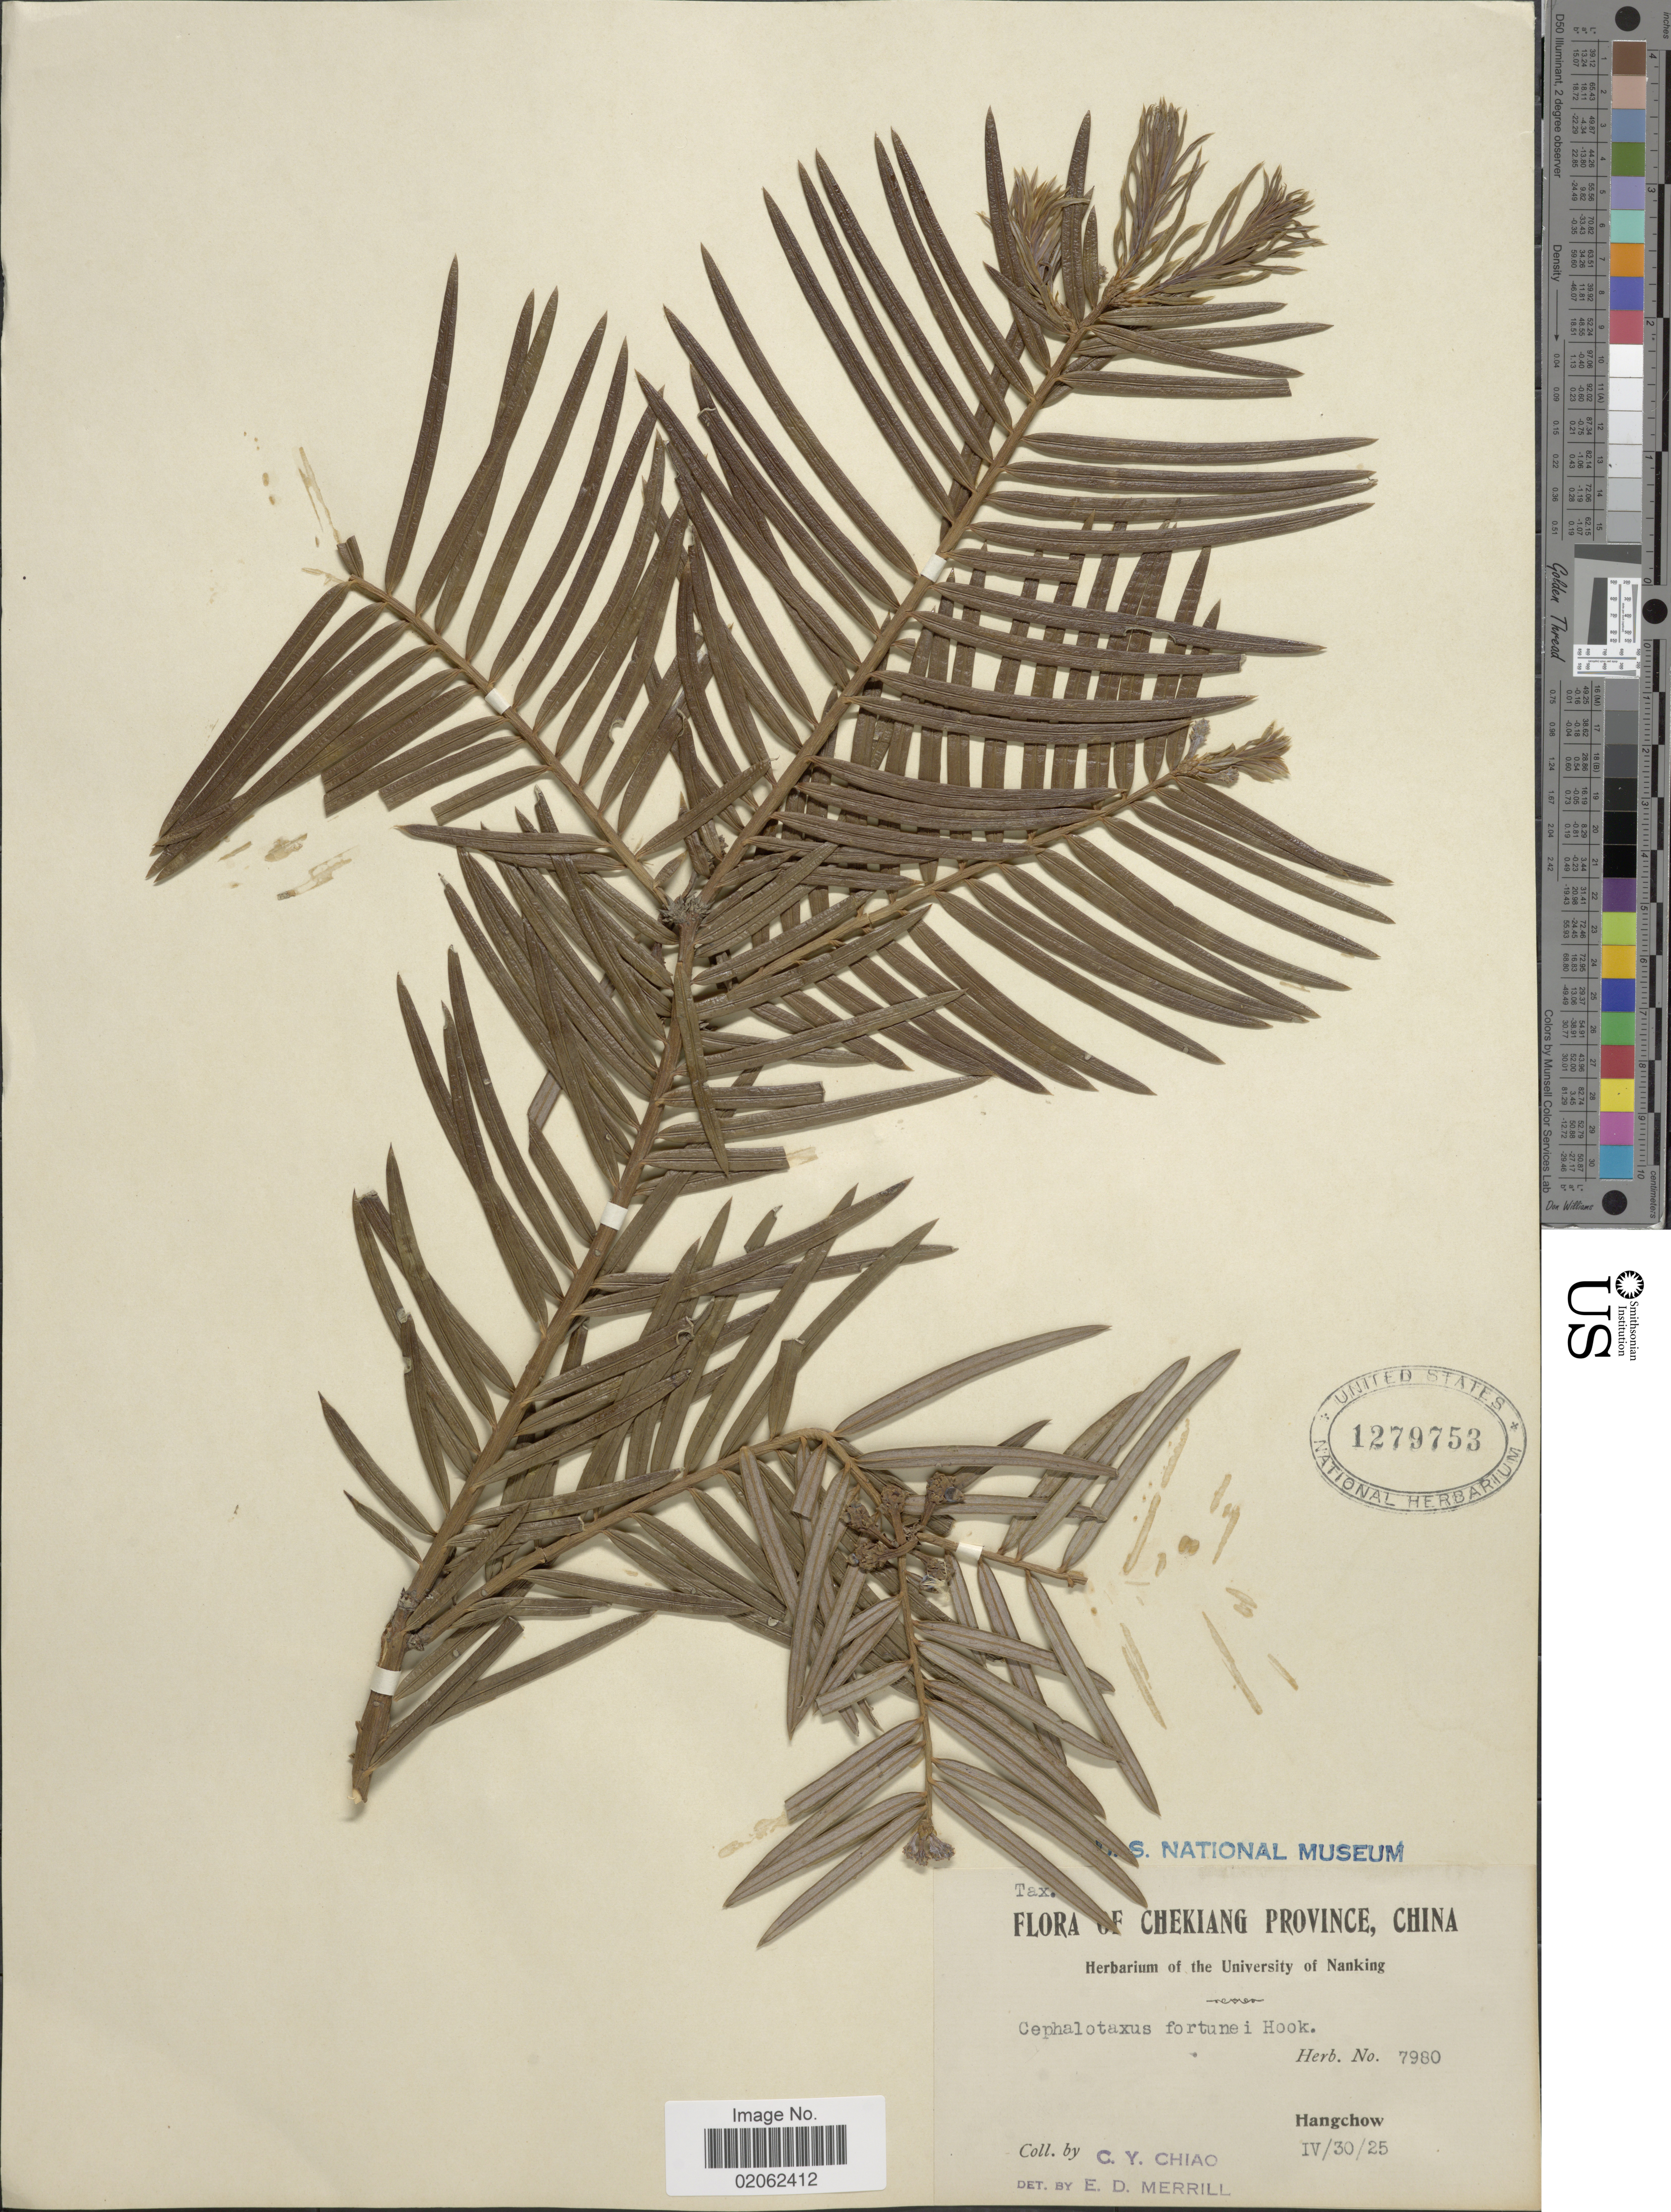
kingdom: Plantae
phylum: Tracheophyta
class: Pinopsida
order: Pinales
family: Cephalotaxaceae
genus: Cephalotaxus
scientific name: Cephalotaxus fortunei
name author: Hook.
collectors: C. Y. Chiao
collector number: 7980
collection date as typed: Transcribed d/m/y: 30/4/25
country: China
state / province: Zhejiang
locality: Chekiang Province, Hangchow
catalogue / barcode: US 1279753